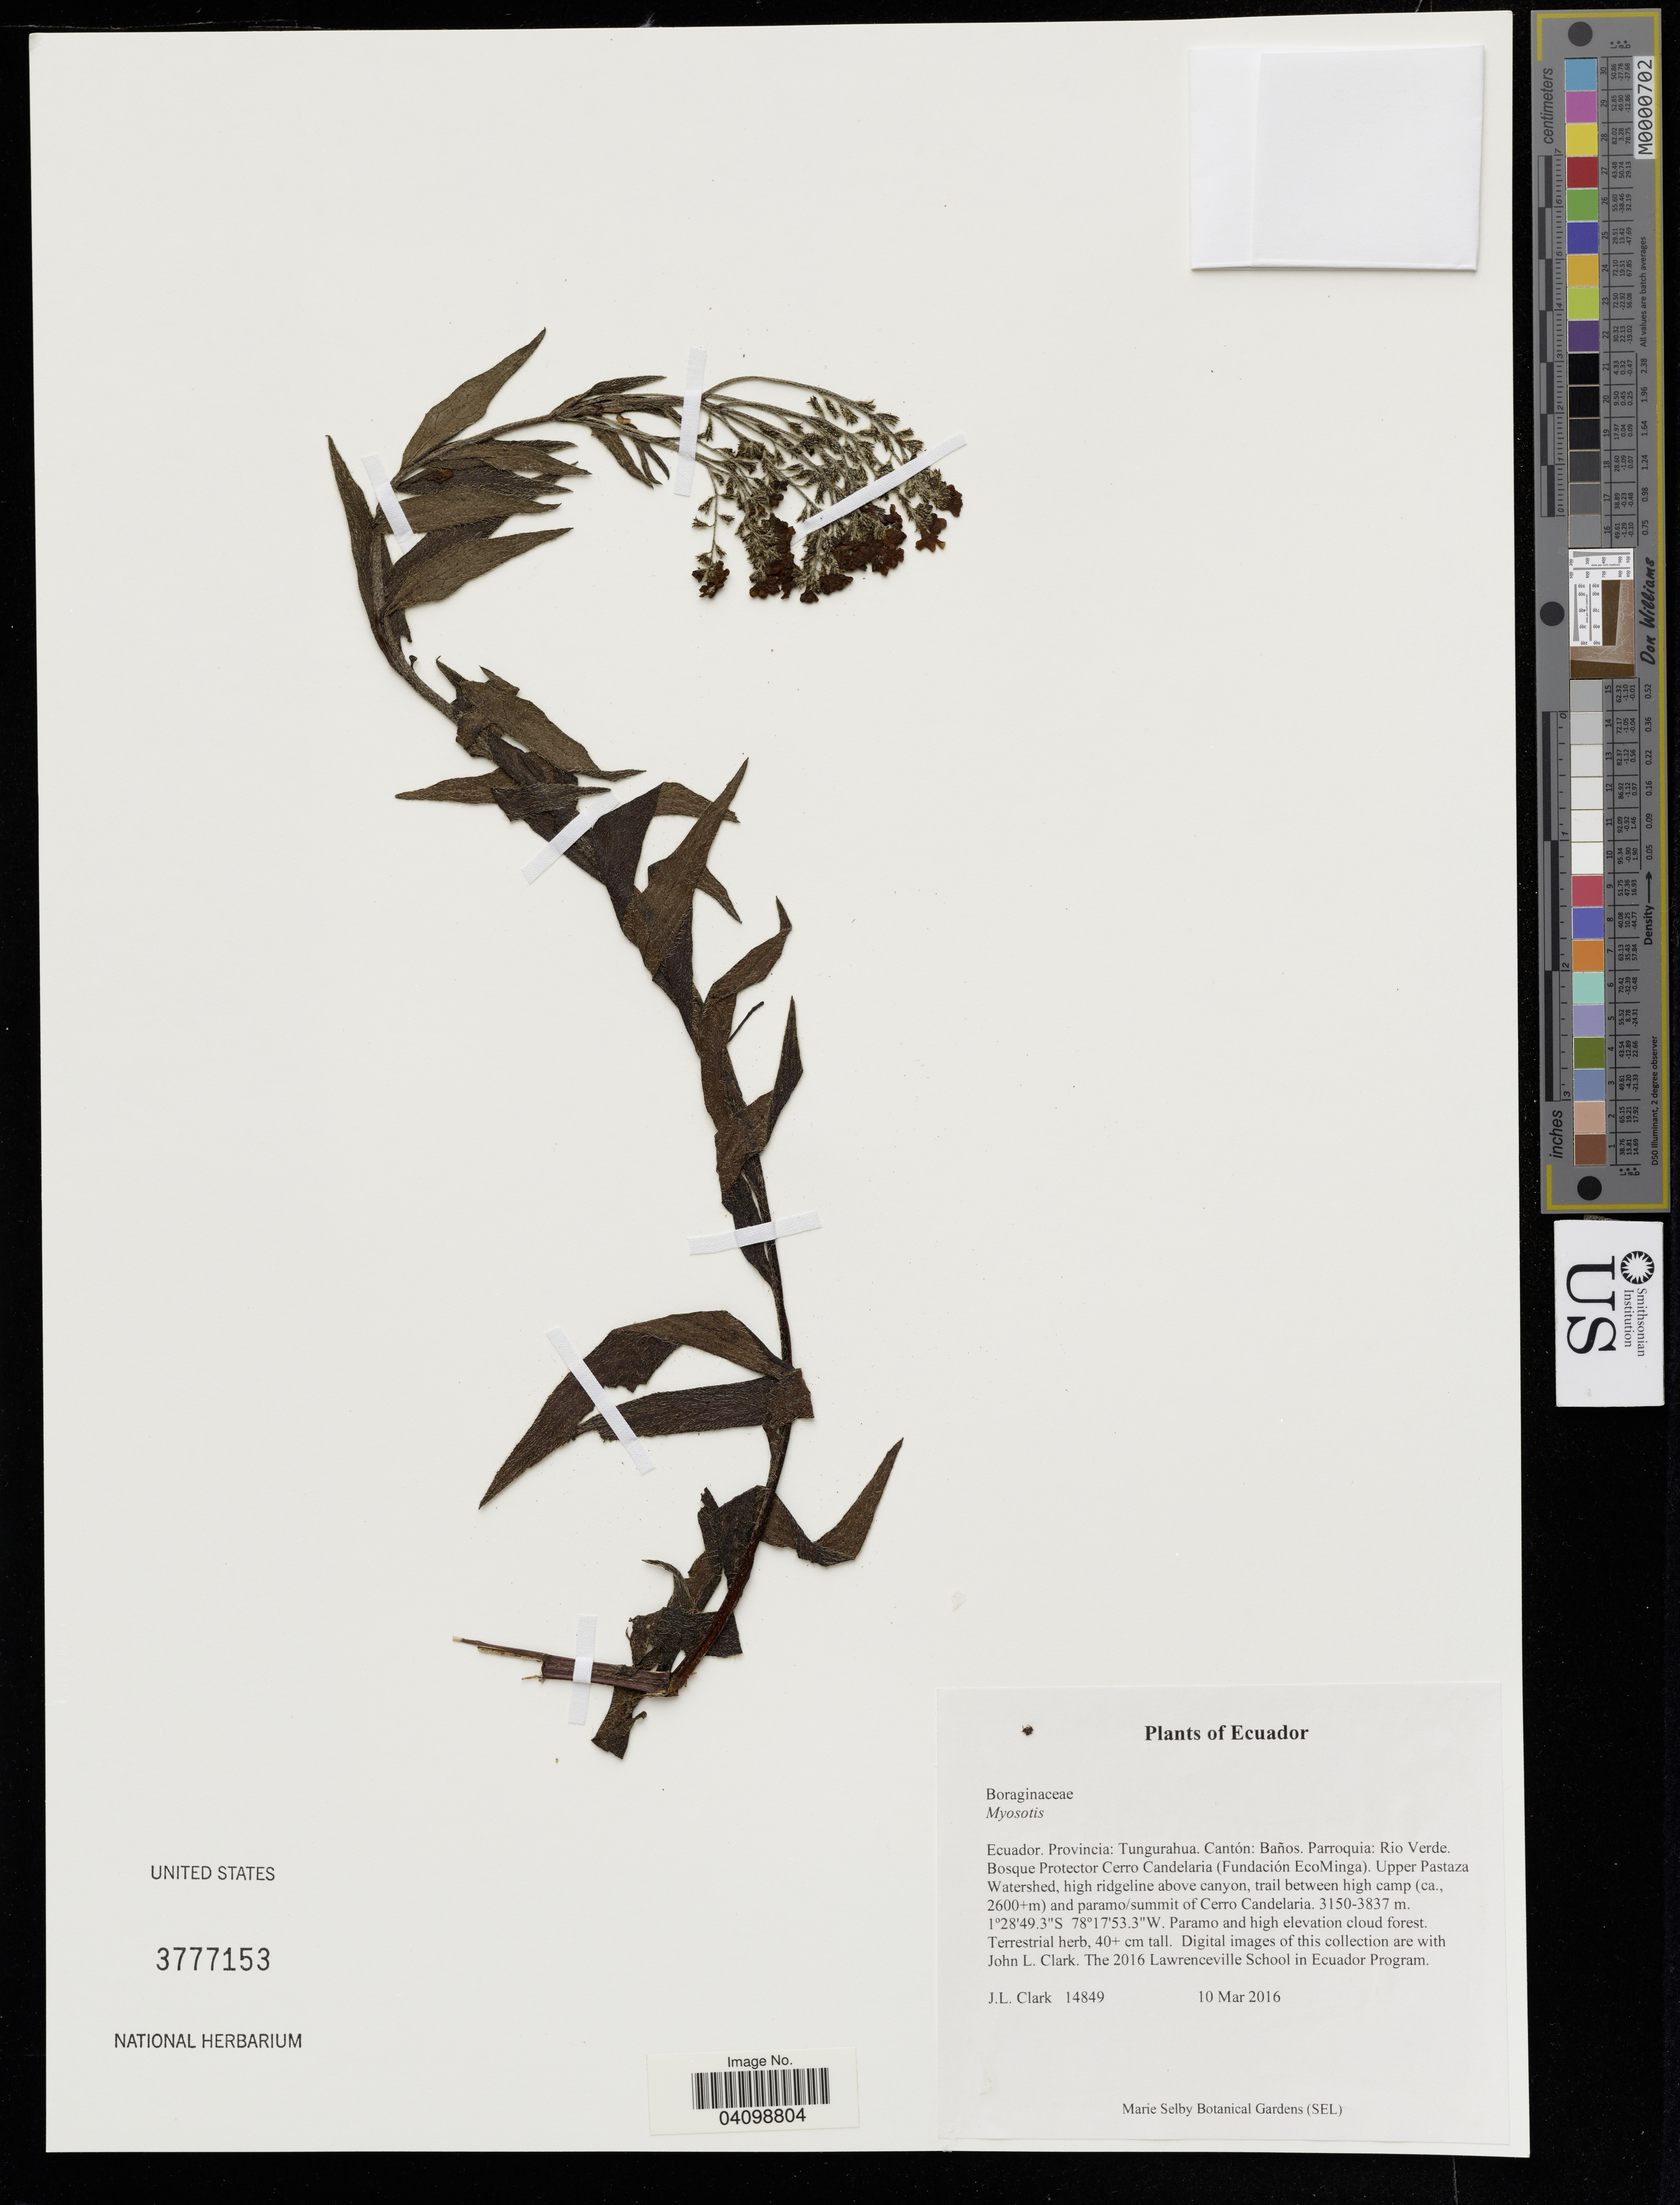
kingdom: Plantae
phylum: Tracheophyta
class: Magnoliopsida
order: Boraginales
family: Boraginaceae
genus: Myosotis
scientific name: Myosotis sp.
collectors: J. Clark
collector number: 14849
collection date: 2016-03-10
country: Ecuador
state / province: Tungurahua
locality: Tungurahua. Cantón: Baños. Parroquia: Rio Verde. Bosque Protector Cerro Candelaria (Fundación EcoMinga). Upper Pastaza Watershed, high ridgeline above canyon, trail between high camp (ca., 2600+m) and paramo/summit of Cerro Candelaria.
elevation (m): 3150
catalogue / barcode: US 3777153